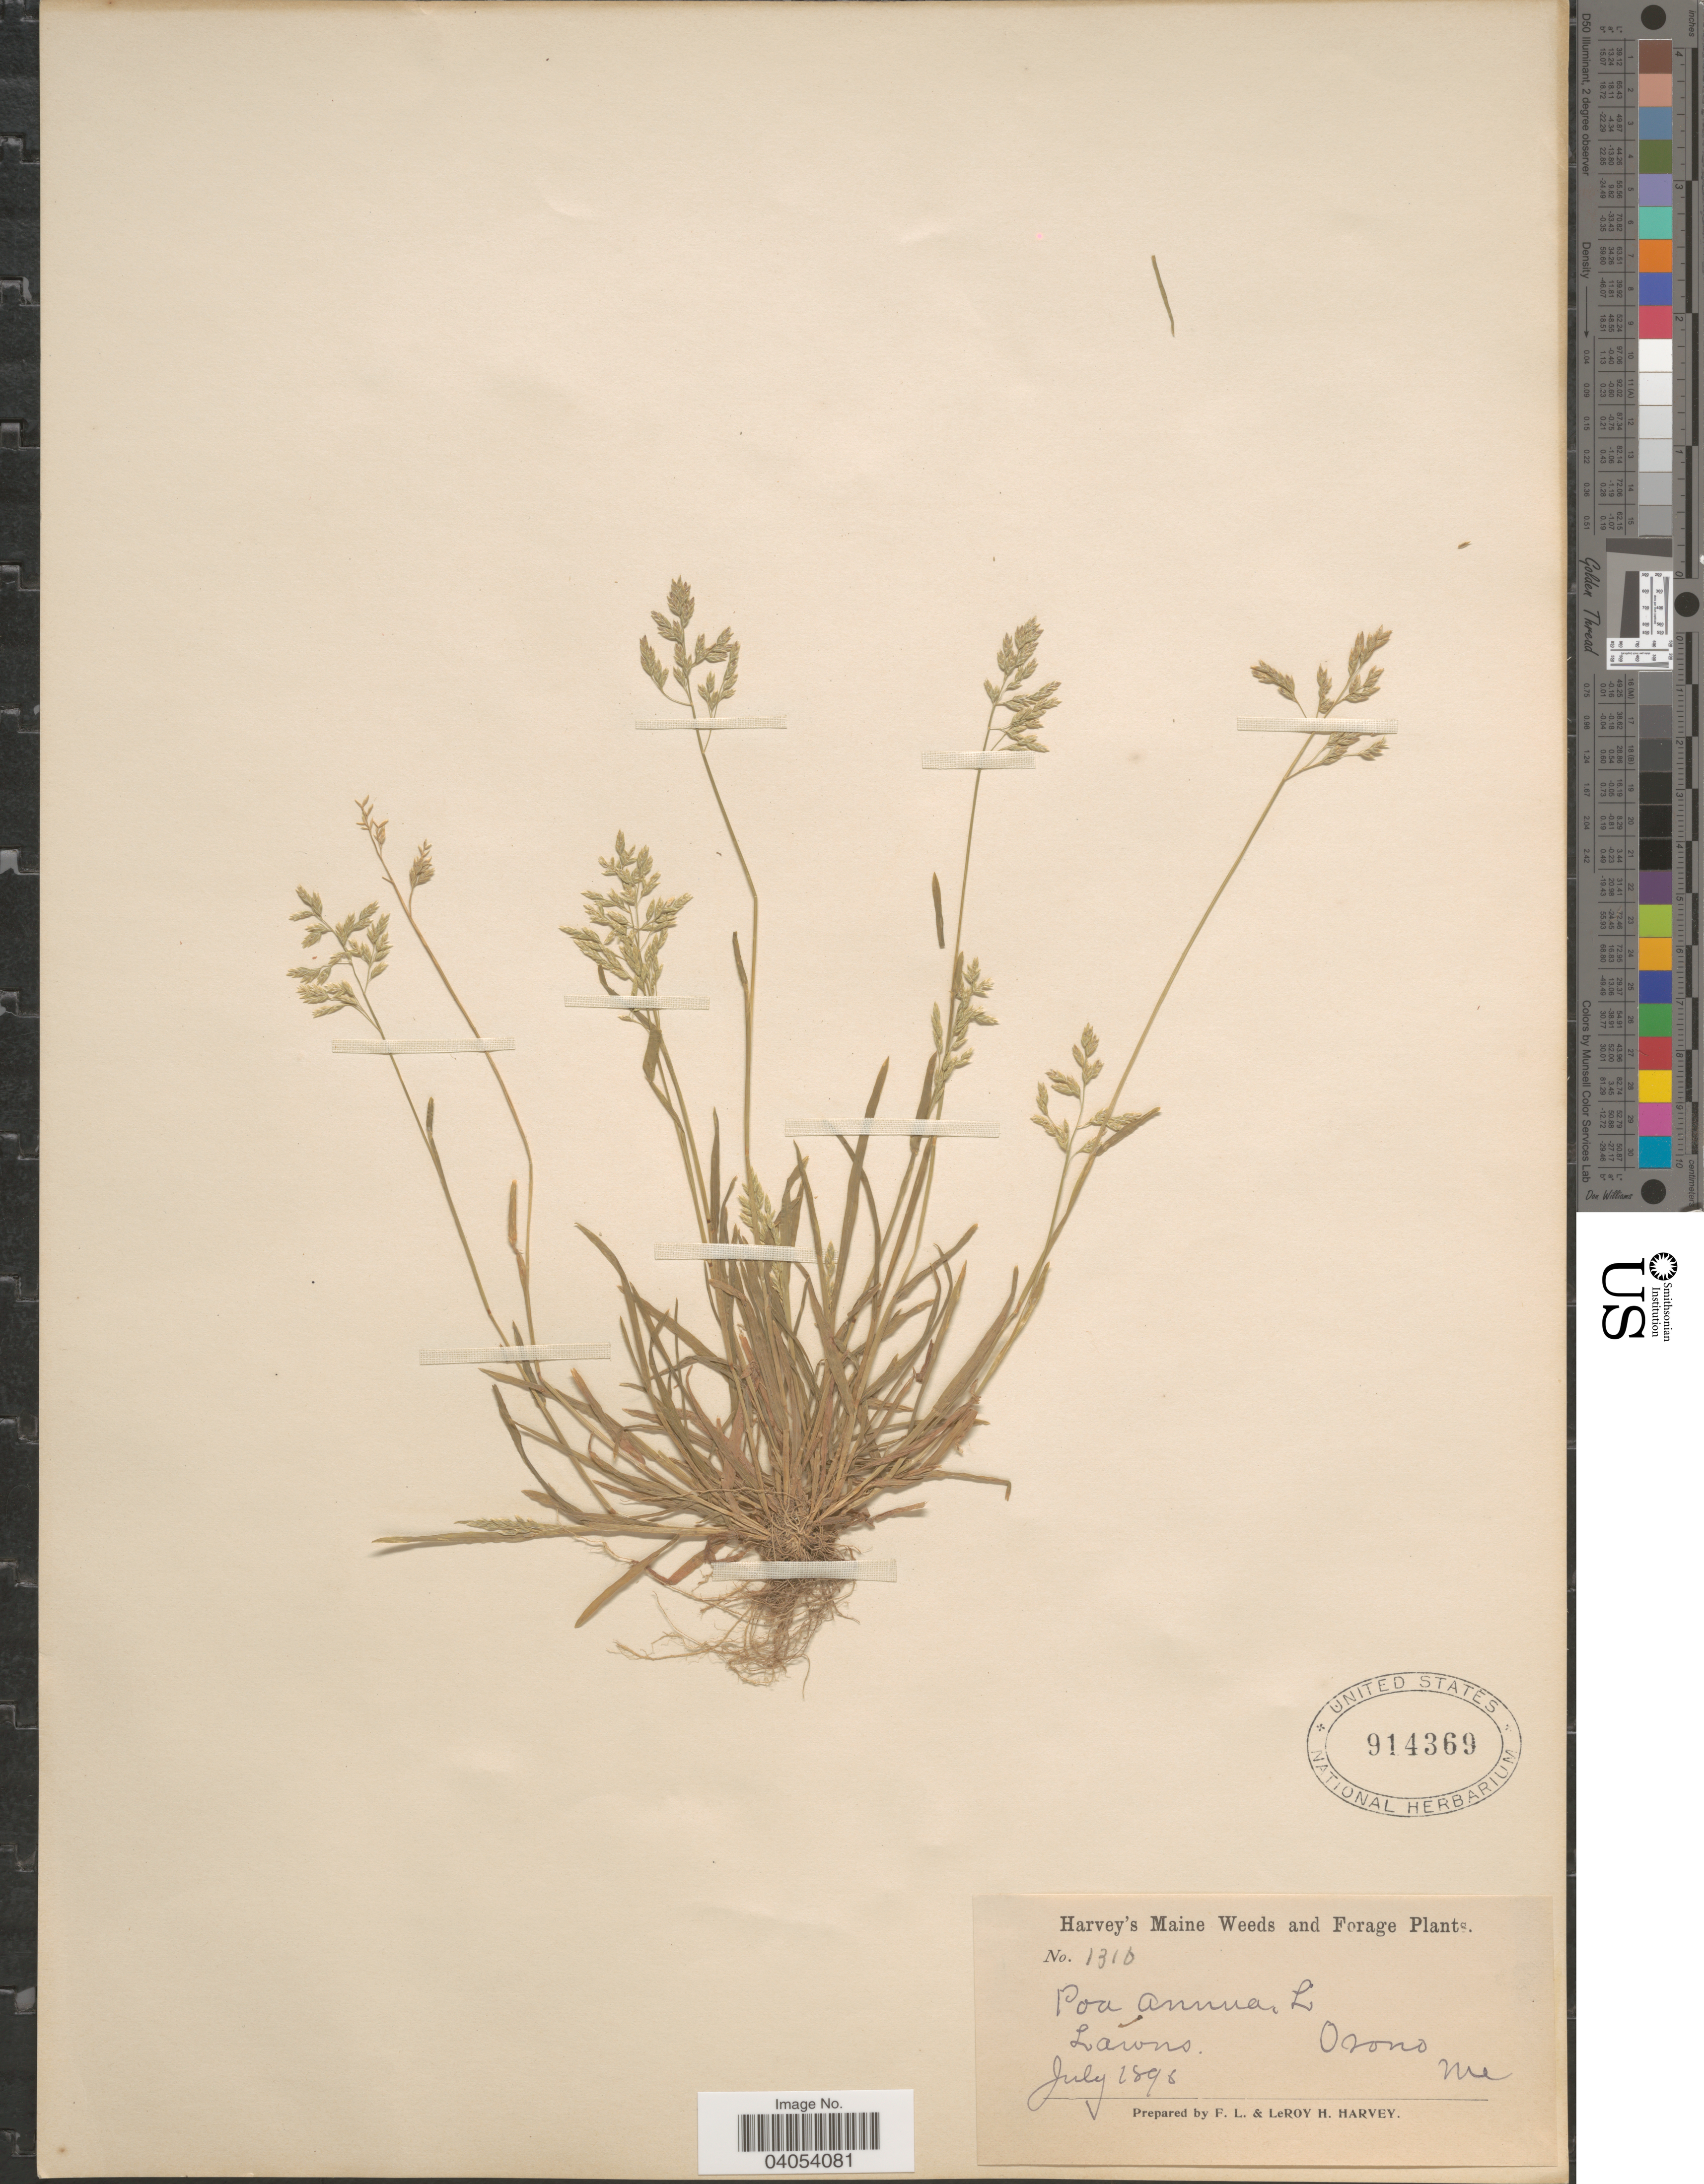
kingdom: Plantae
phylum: Tracheophyta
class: Liliopsida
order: Poales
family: Poaceae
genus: Poa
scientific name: Poa annua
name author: L.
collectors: F. L. Harvey & L. H. Harvey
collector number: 1316*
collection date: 1896-07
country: United States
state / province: Maine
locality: Orono.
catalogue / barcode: US 914369